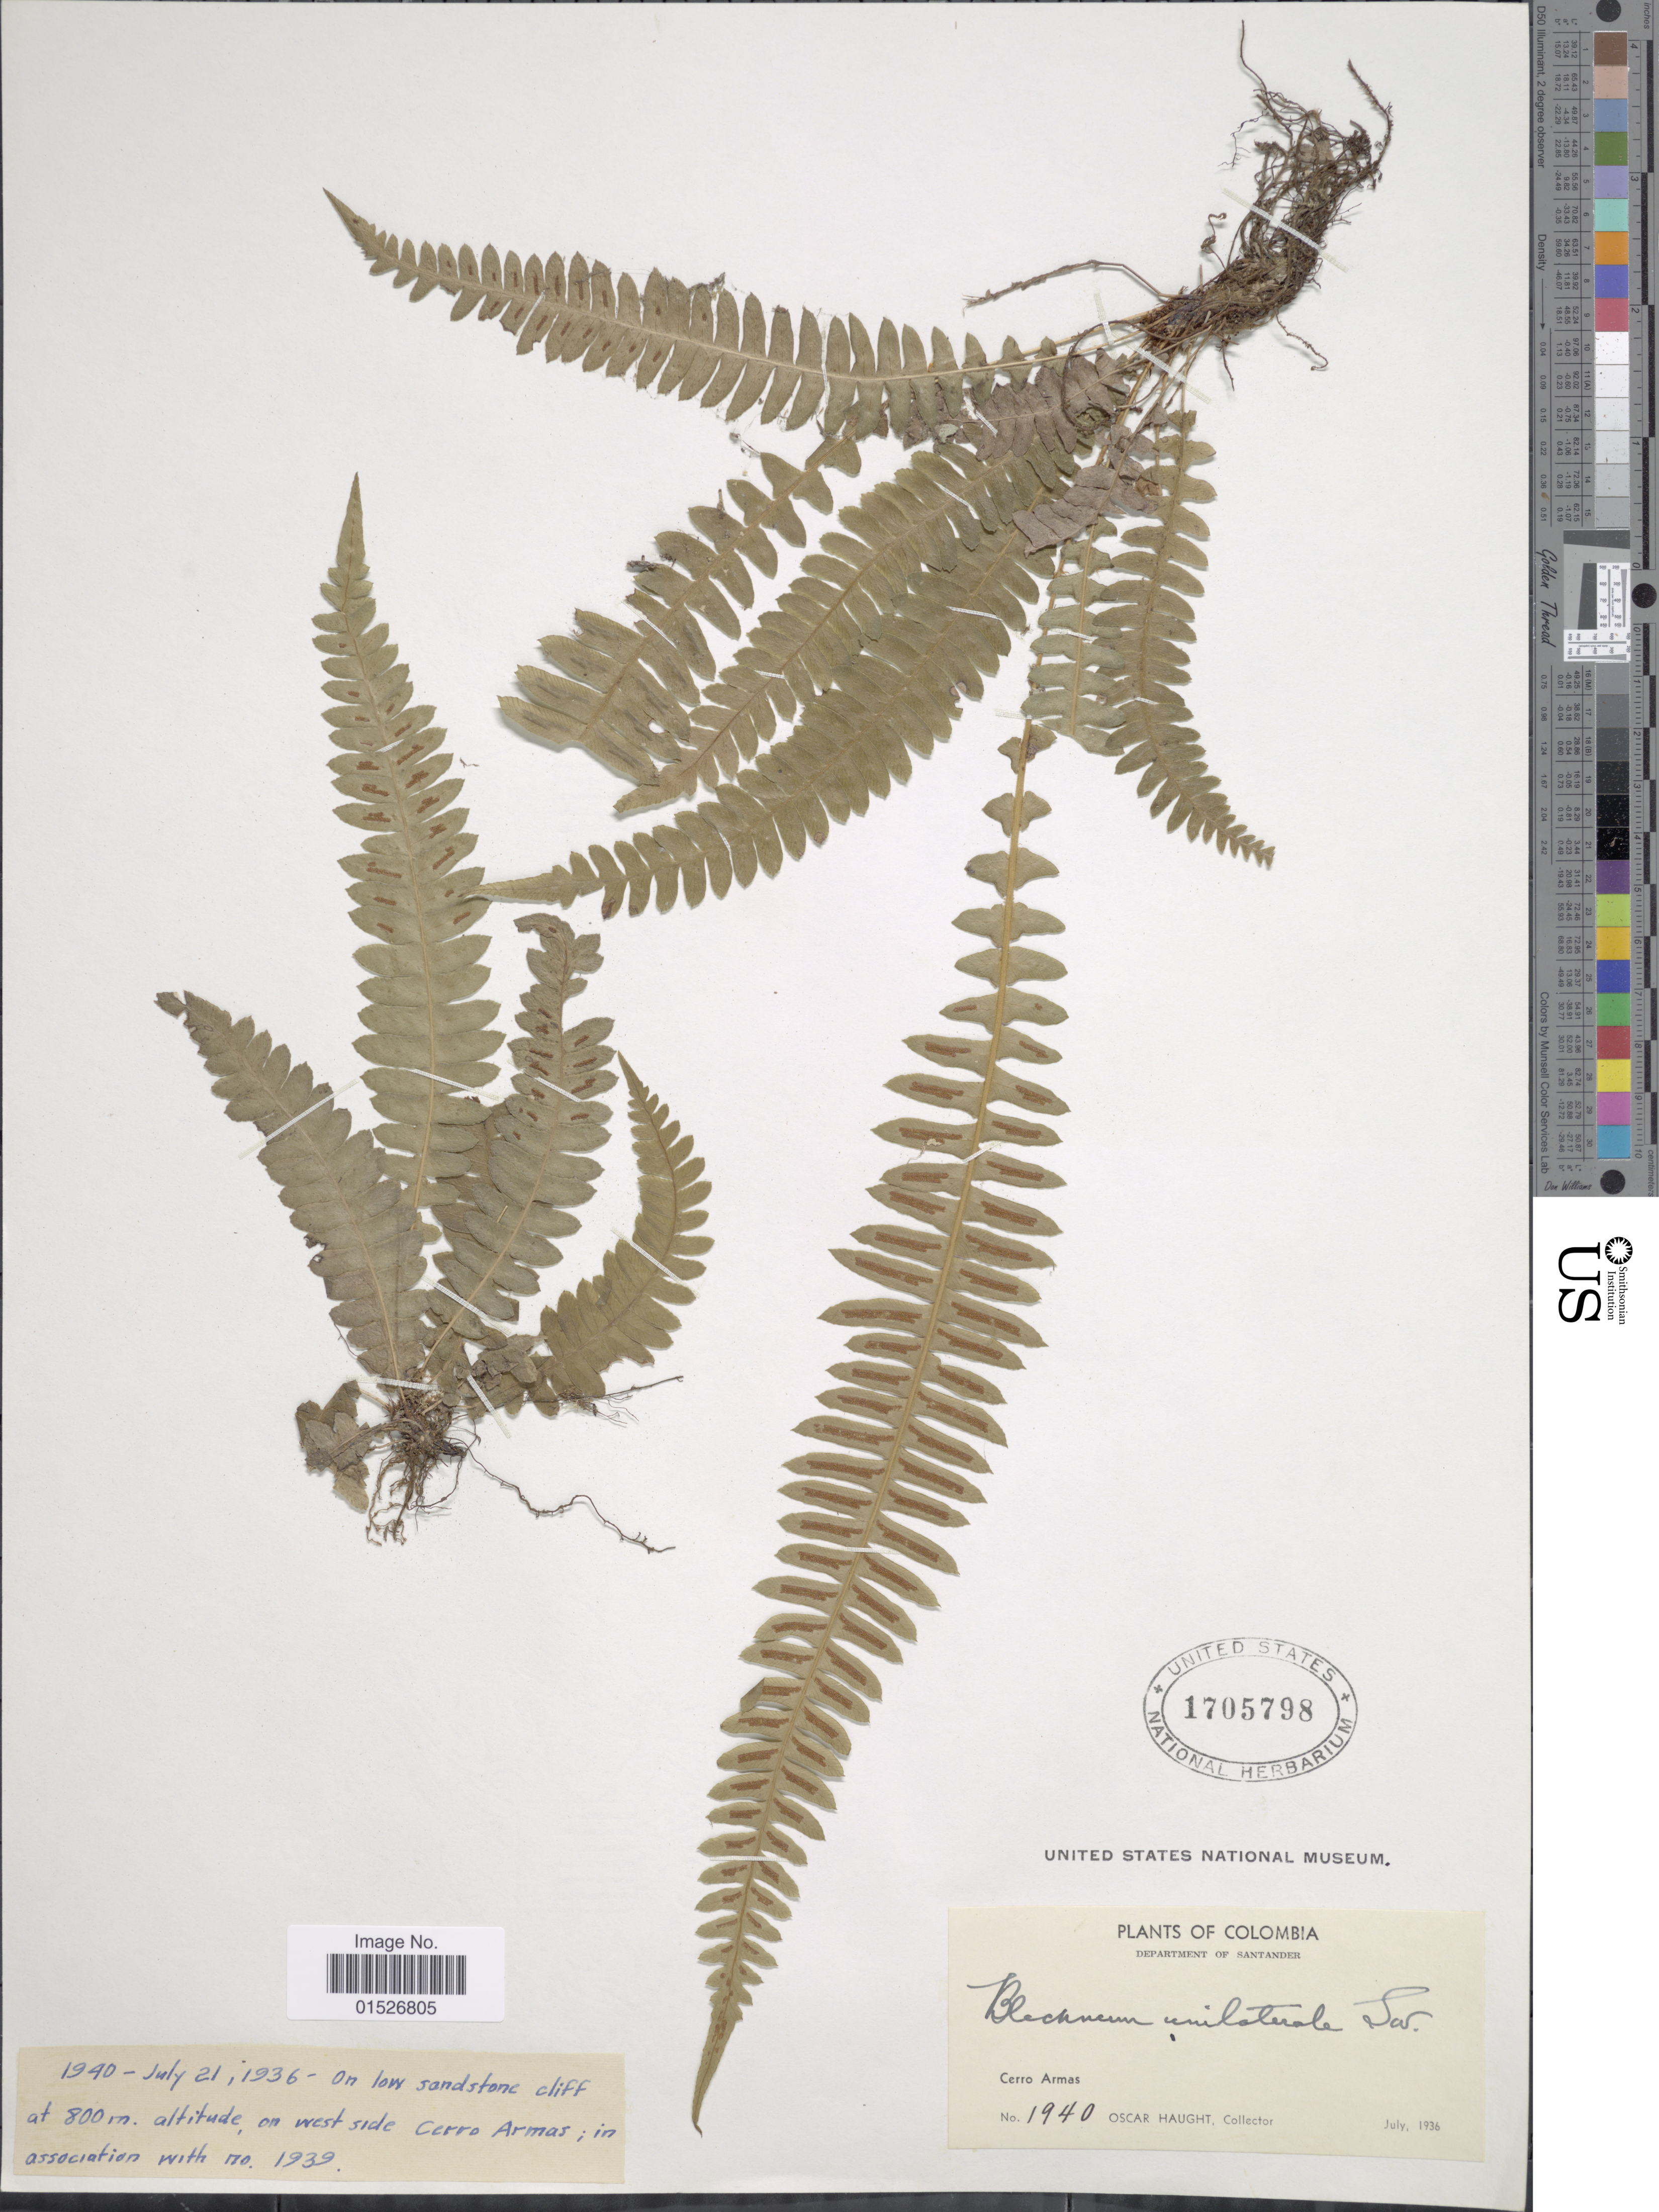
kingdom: Plantae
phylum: Tracheophyta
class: Polypodiopsida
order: Polypodiales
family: Blechnaceae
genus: Blechnum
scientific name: Blechnum polypodioides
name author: Raddi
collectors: O. L. Haught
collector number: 1940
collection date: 1936-07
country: Colombia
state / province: Santander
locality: Department of Santander, on West side Cerro Armas.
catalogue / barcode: US 1705798